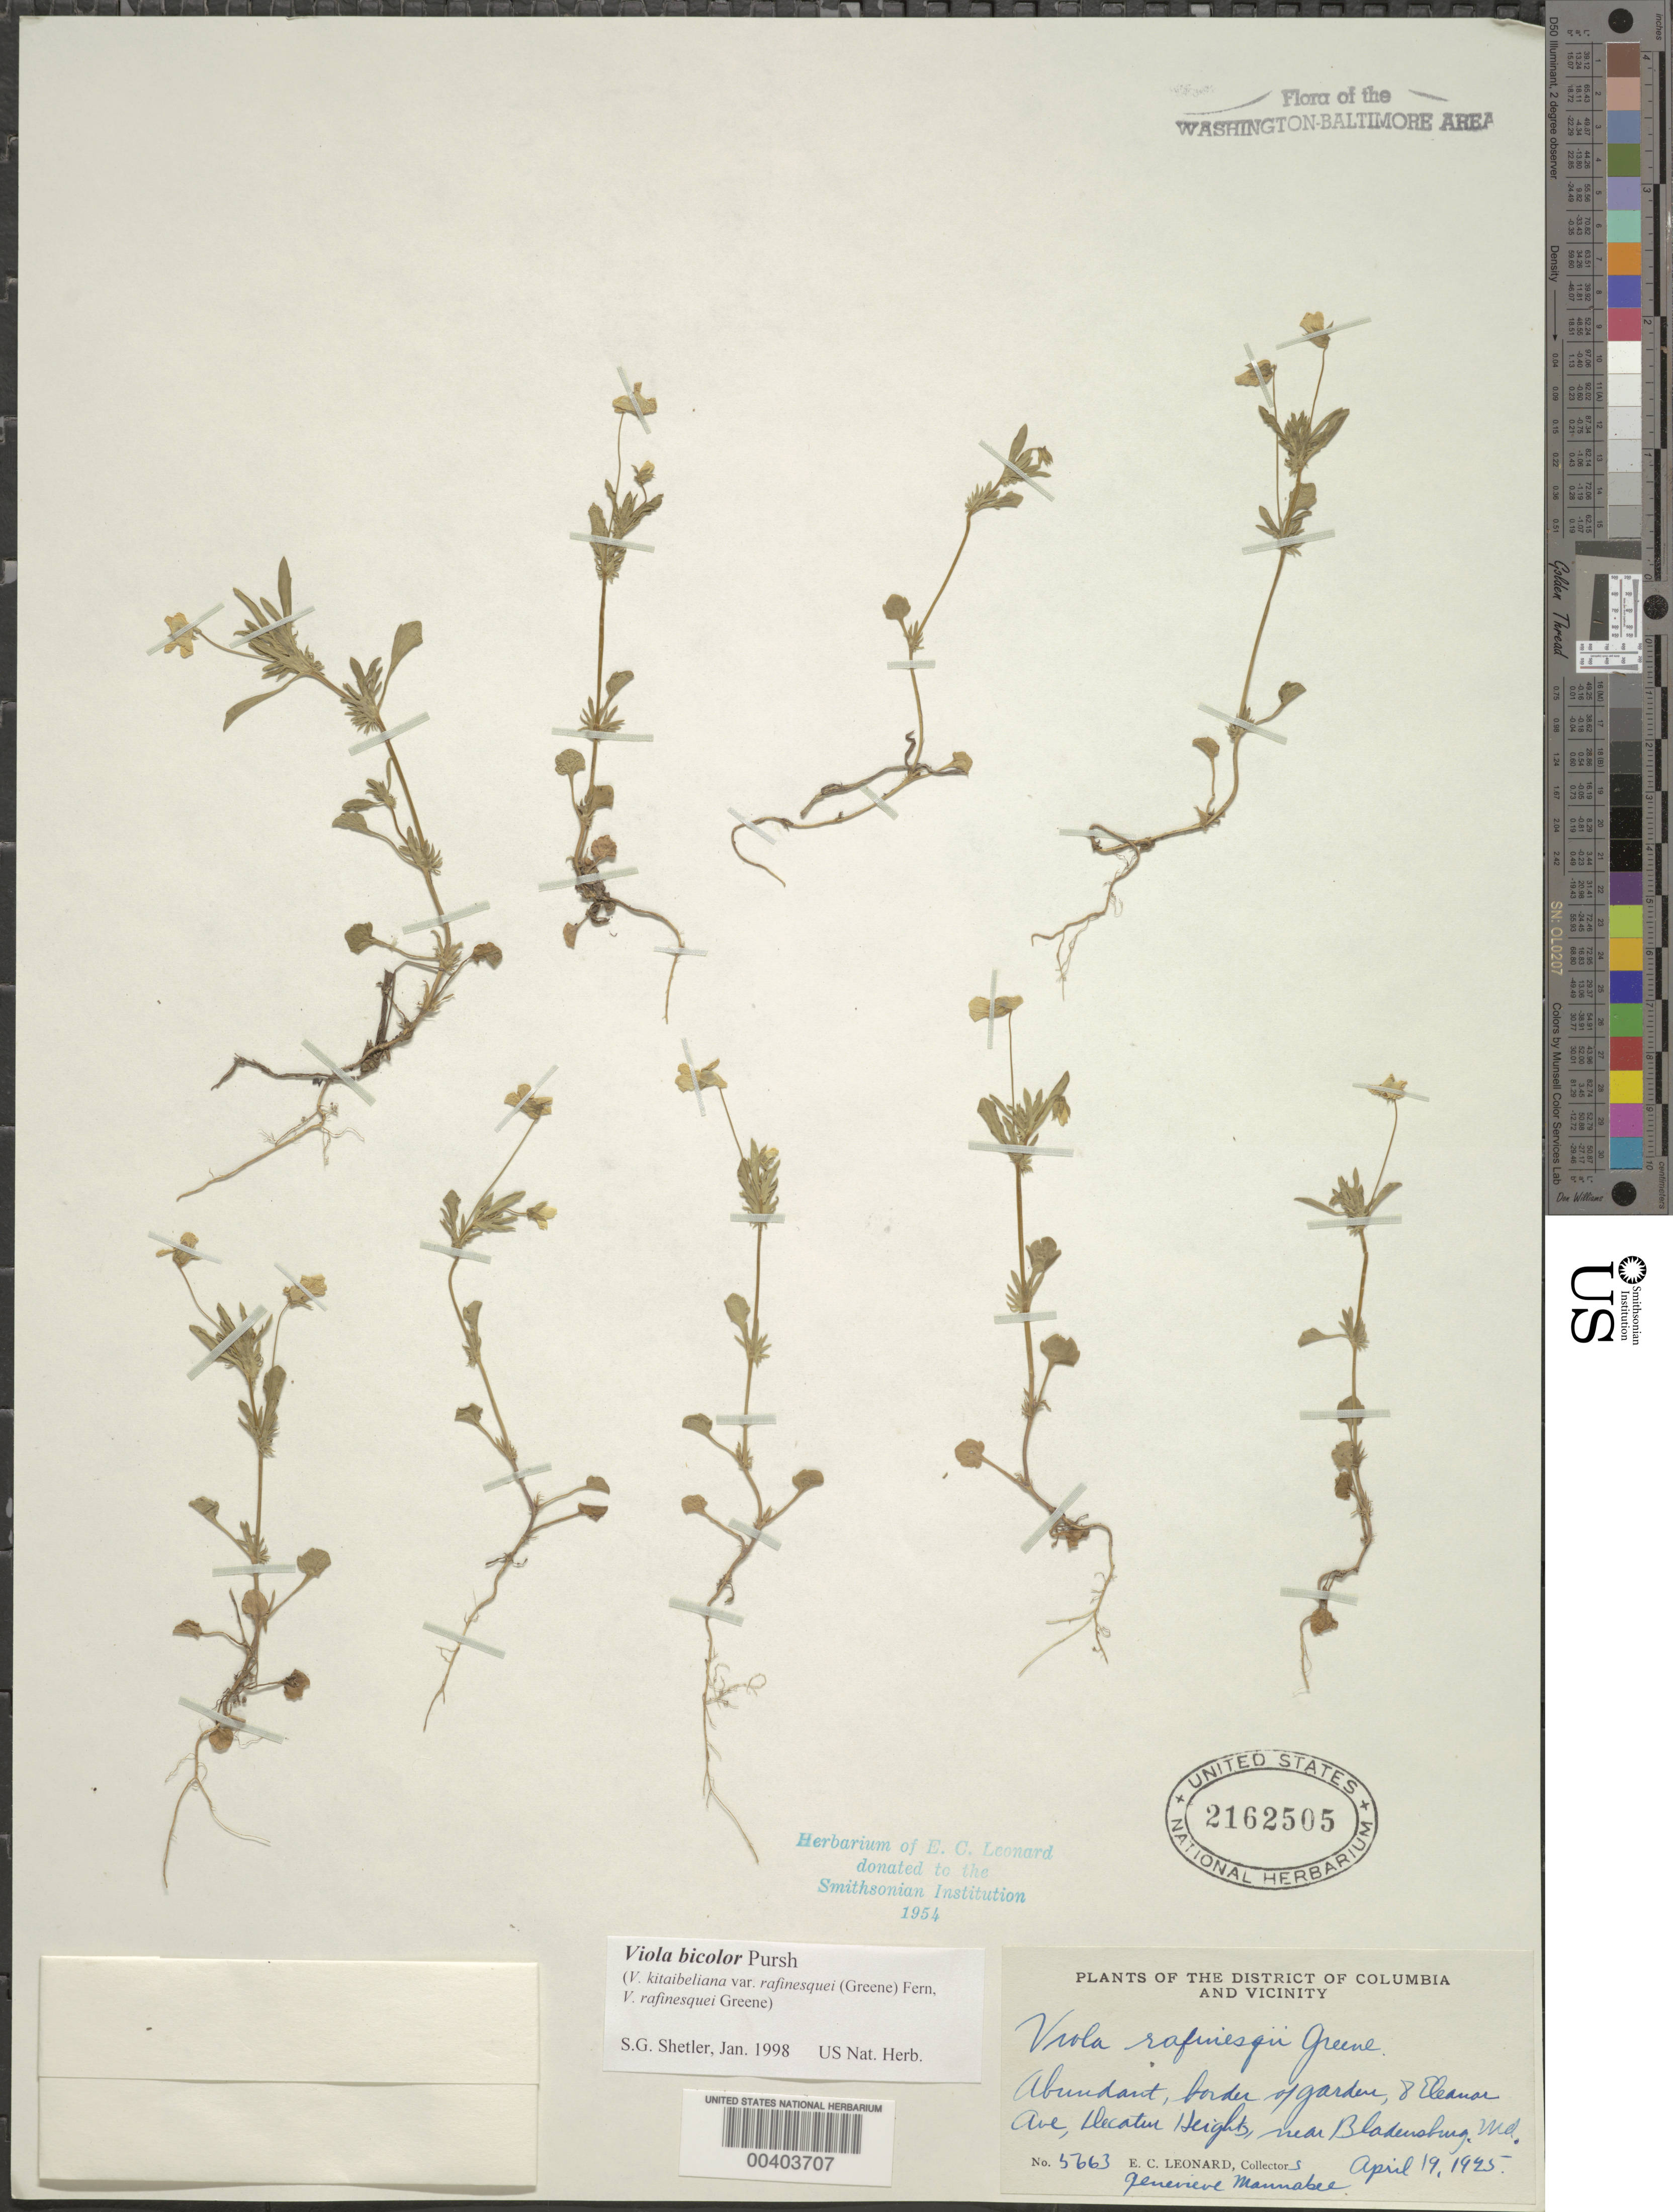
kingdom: Plantae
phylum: Tracheophyta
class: Magnoliopsida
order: Malpighiales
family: Violaceae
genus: Viola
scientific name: Viola bicolor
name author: Pursh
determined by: Shetler, Stanwyn G., (US), NMNH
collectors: E. C. Leonard & G. Mannahee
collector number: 5663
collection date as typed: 19 Apr 1925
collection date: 1925-04-19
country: United States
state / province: Maryland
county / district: Prince George's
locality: Decatur Heights, Bladensburg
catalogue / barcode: US 2162505